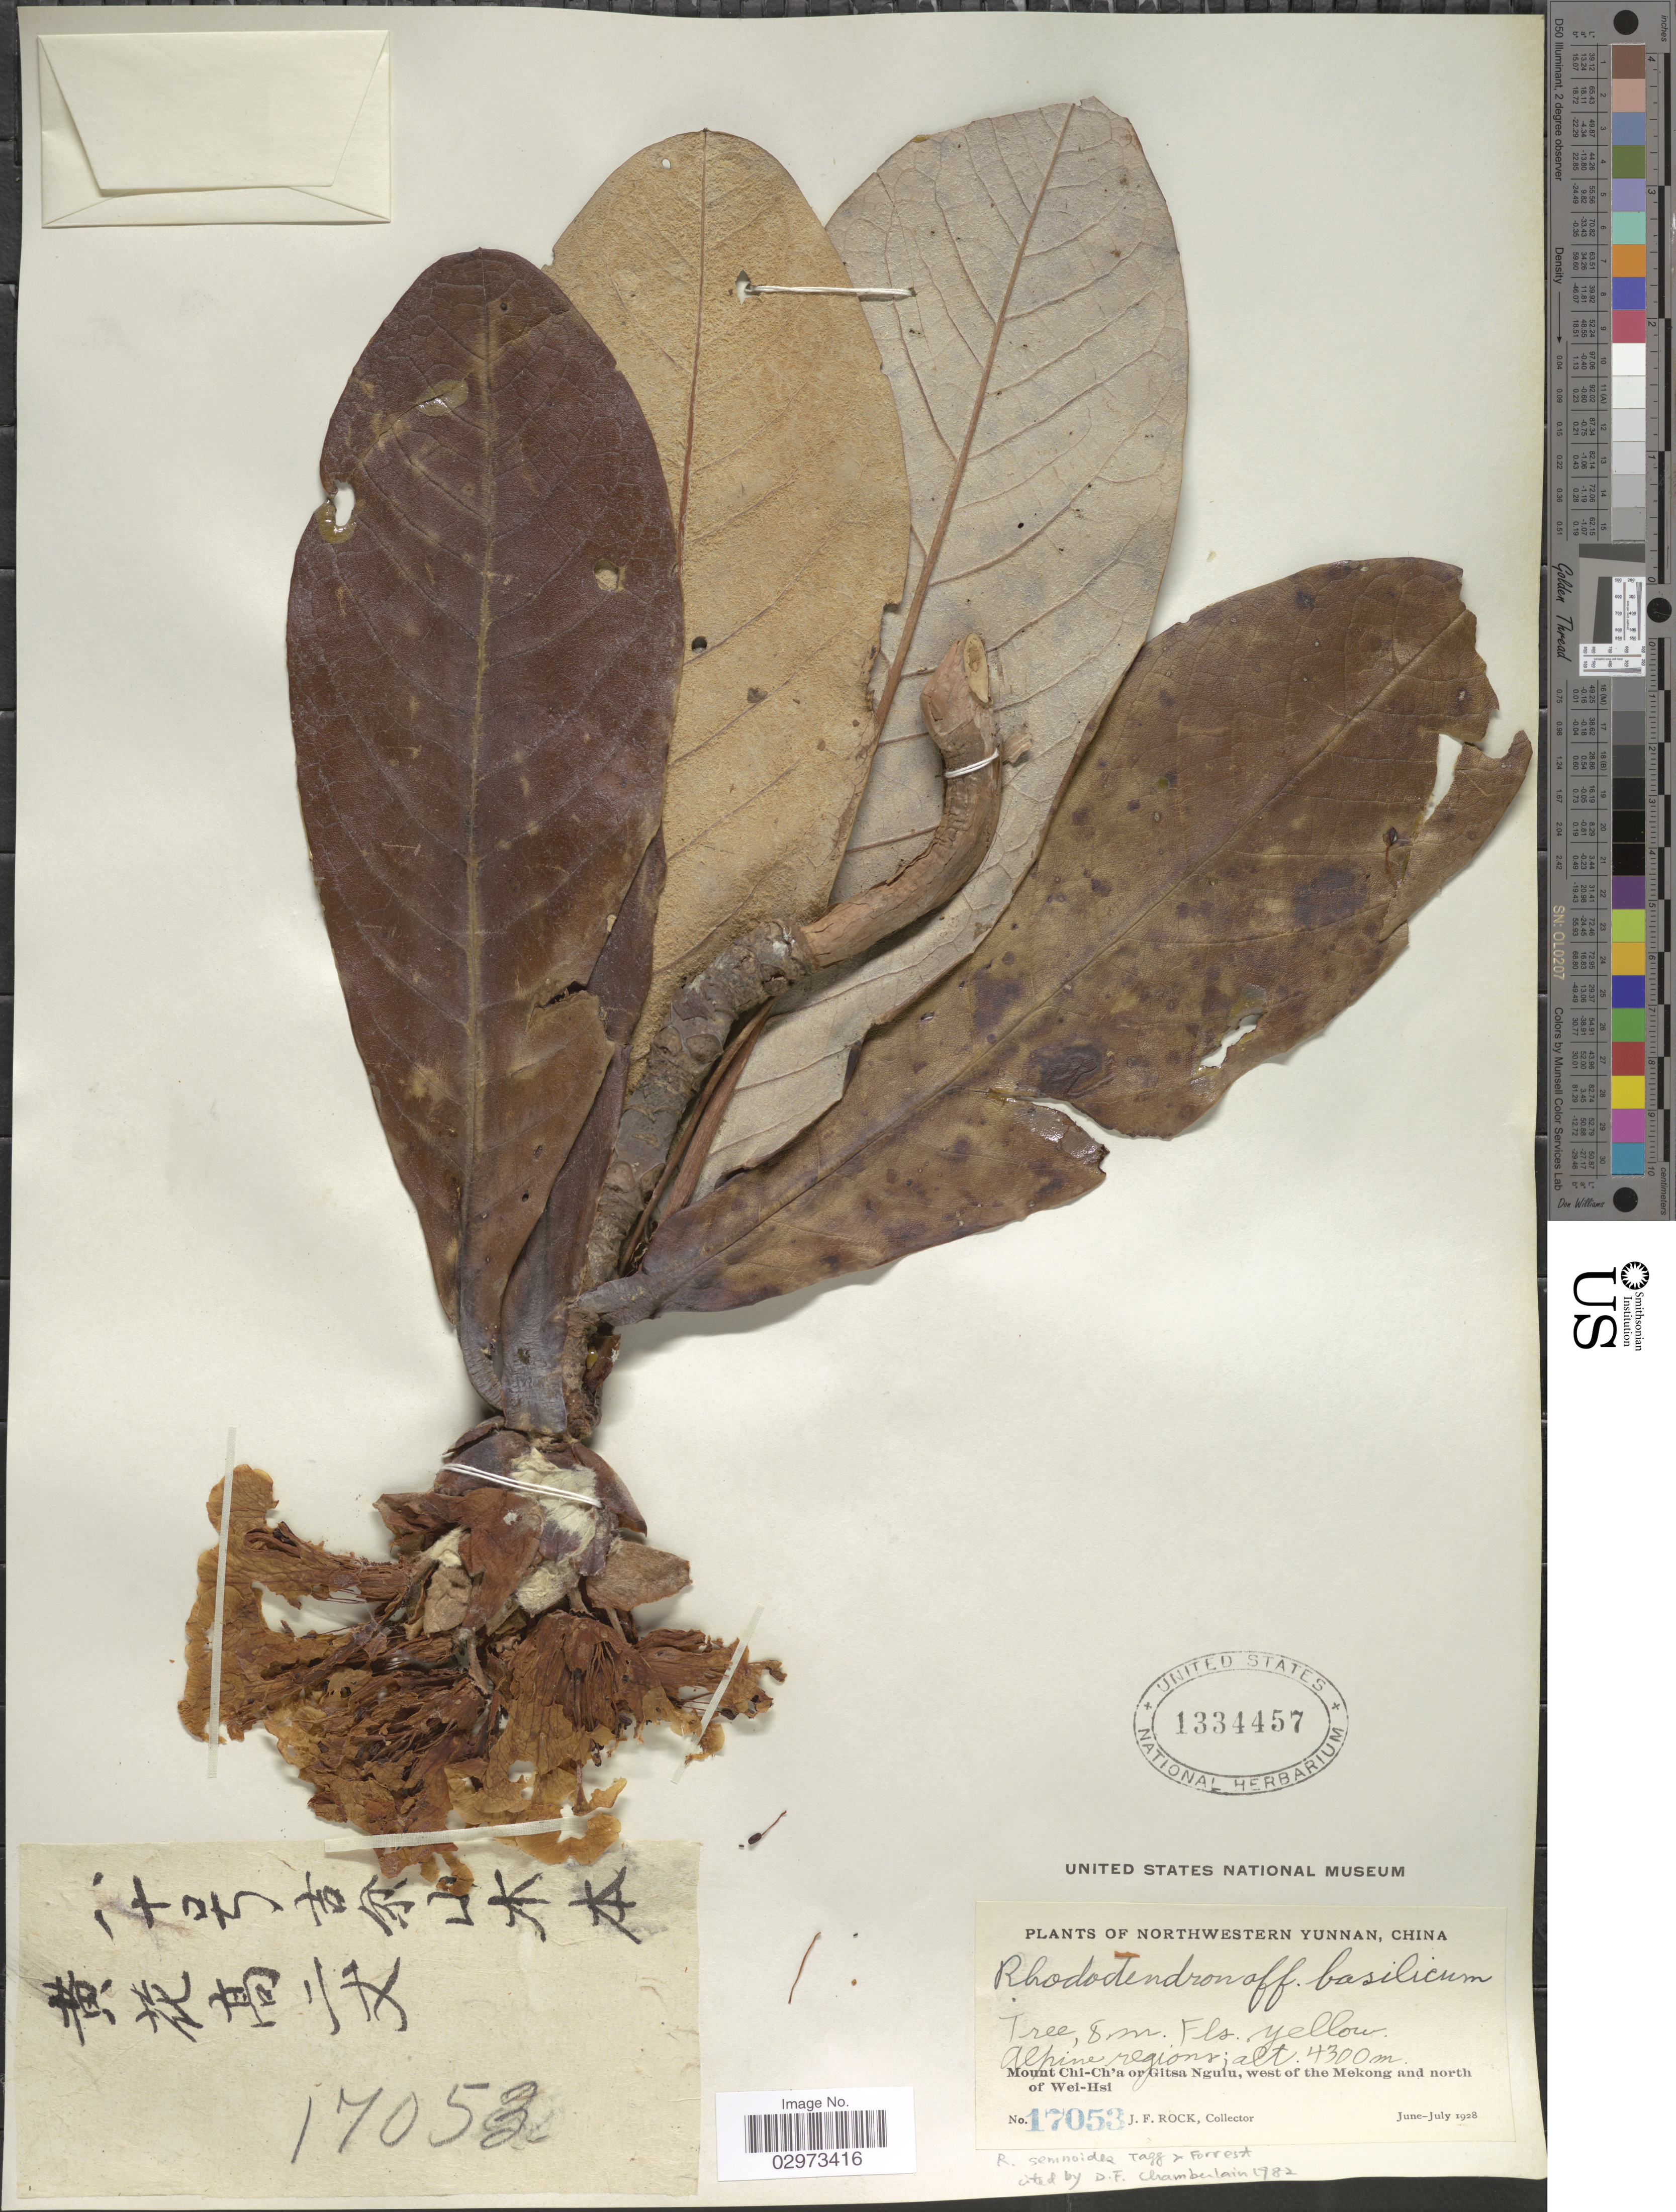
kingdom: Plantae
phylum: Tracheophyta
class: Magnoliopsida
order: Ericales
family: Ericaceae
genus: Rhododendron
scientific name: Rhododendron semnoides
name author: Tagg & Forrest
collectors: J. Rock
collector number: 17053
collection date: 1928-06/1928-07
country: China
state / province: Yunnan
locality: Northwestern Yunnan. Alpine regions. Mount Chi-Ch'a or Gitsa Ngulu, west of the Mekong and north of Wei-Hsi.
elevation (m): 4300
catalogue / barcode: US 1334457